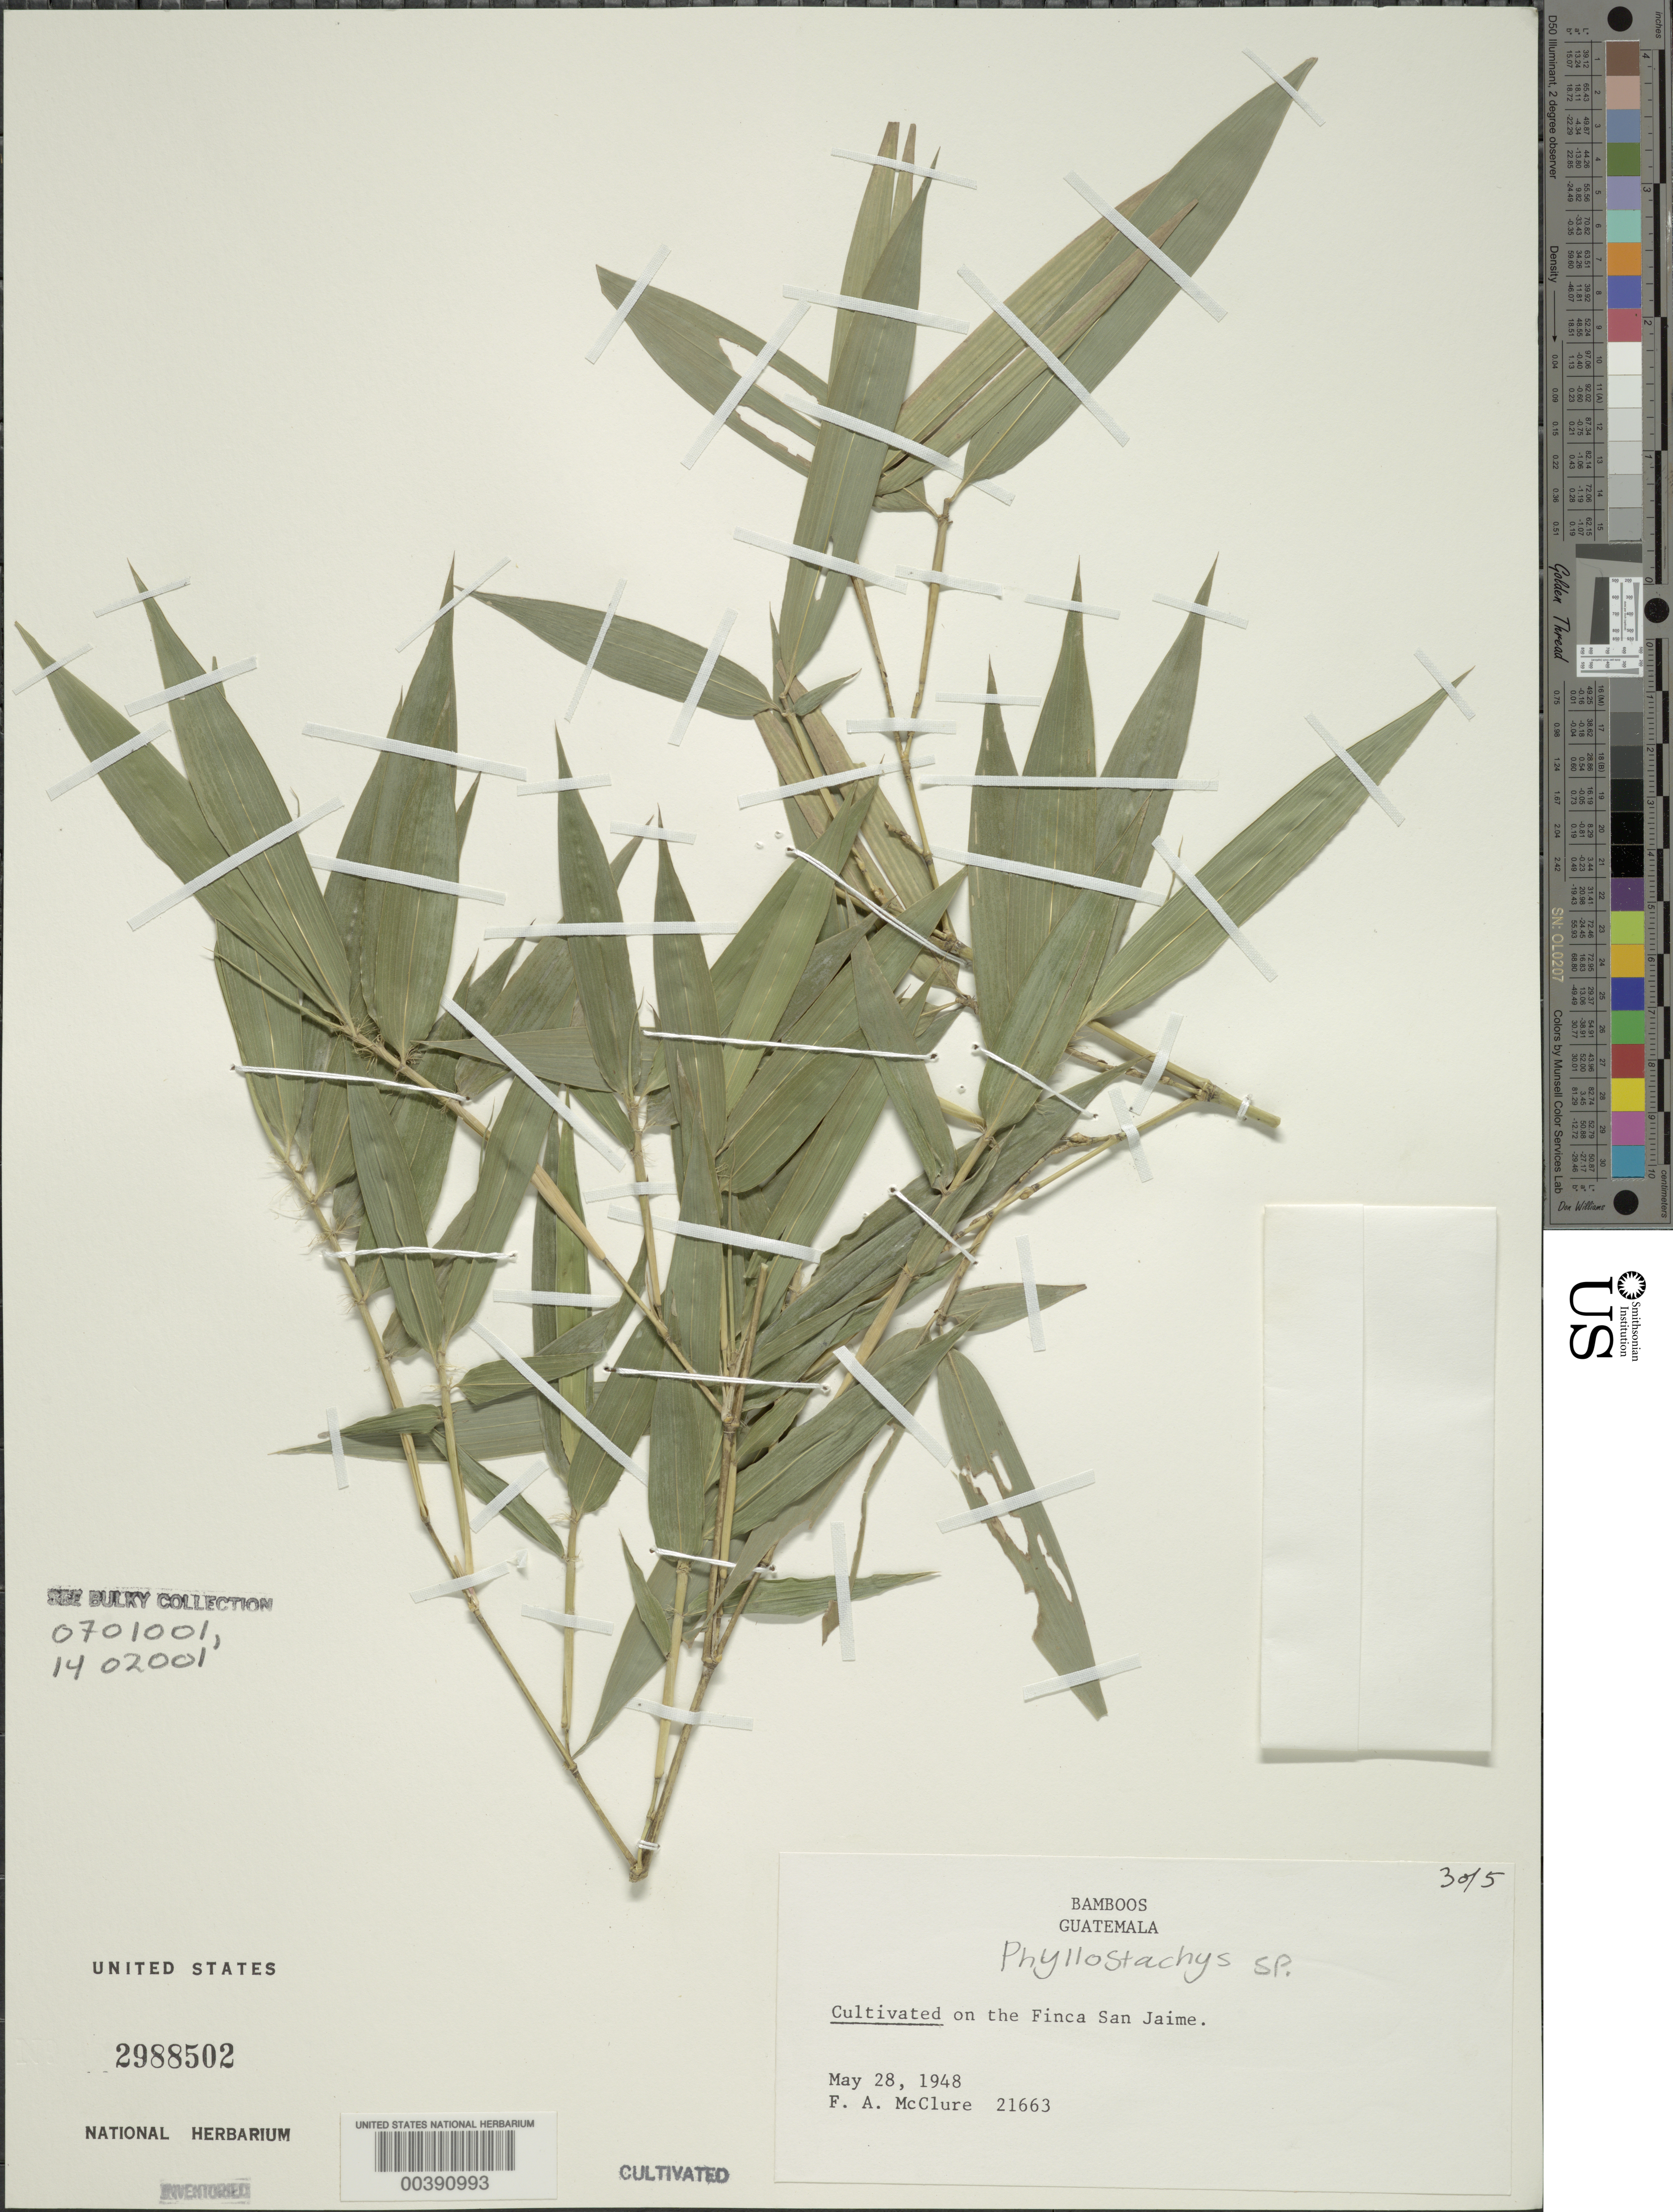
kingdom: Plantae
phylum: Tracheophyta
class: Liliopsida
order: Poales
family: Poaceae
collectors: F. A. McClure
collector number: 21663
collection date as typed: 28 May 1948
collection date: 1948-05-28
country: Guatemala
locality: Finca San Jaime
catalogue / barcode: US 2988502